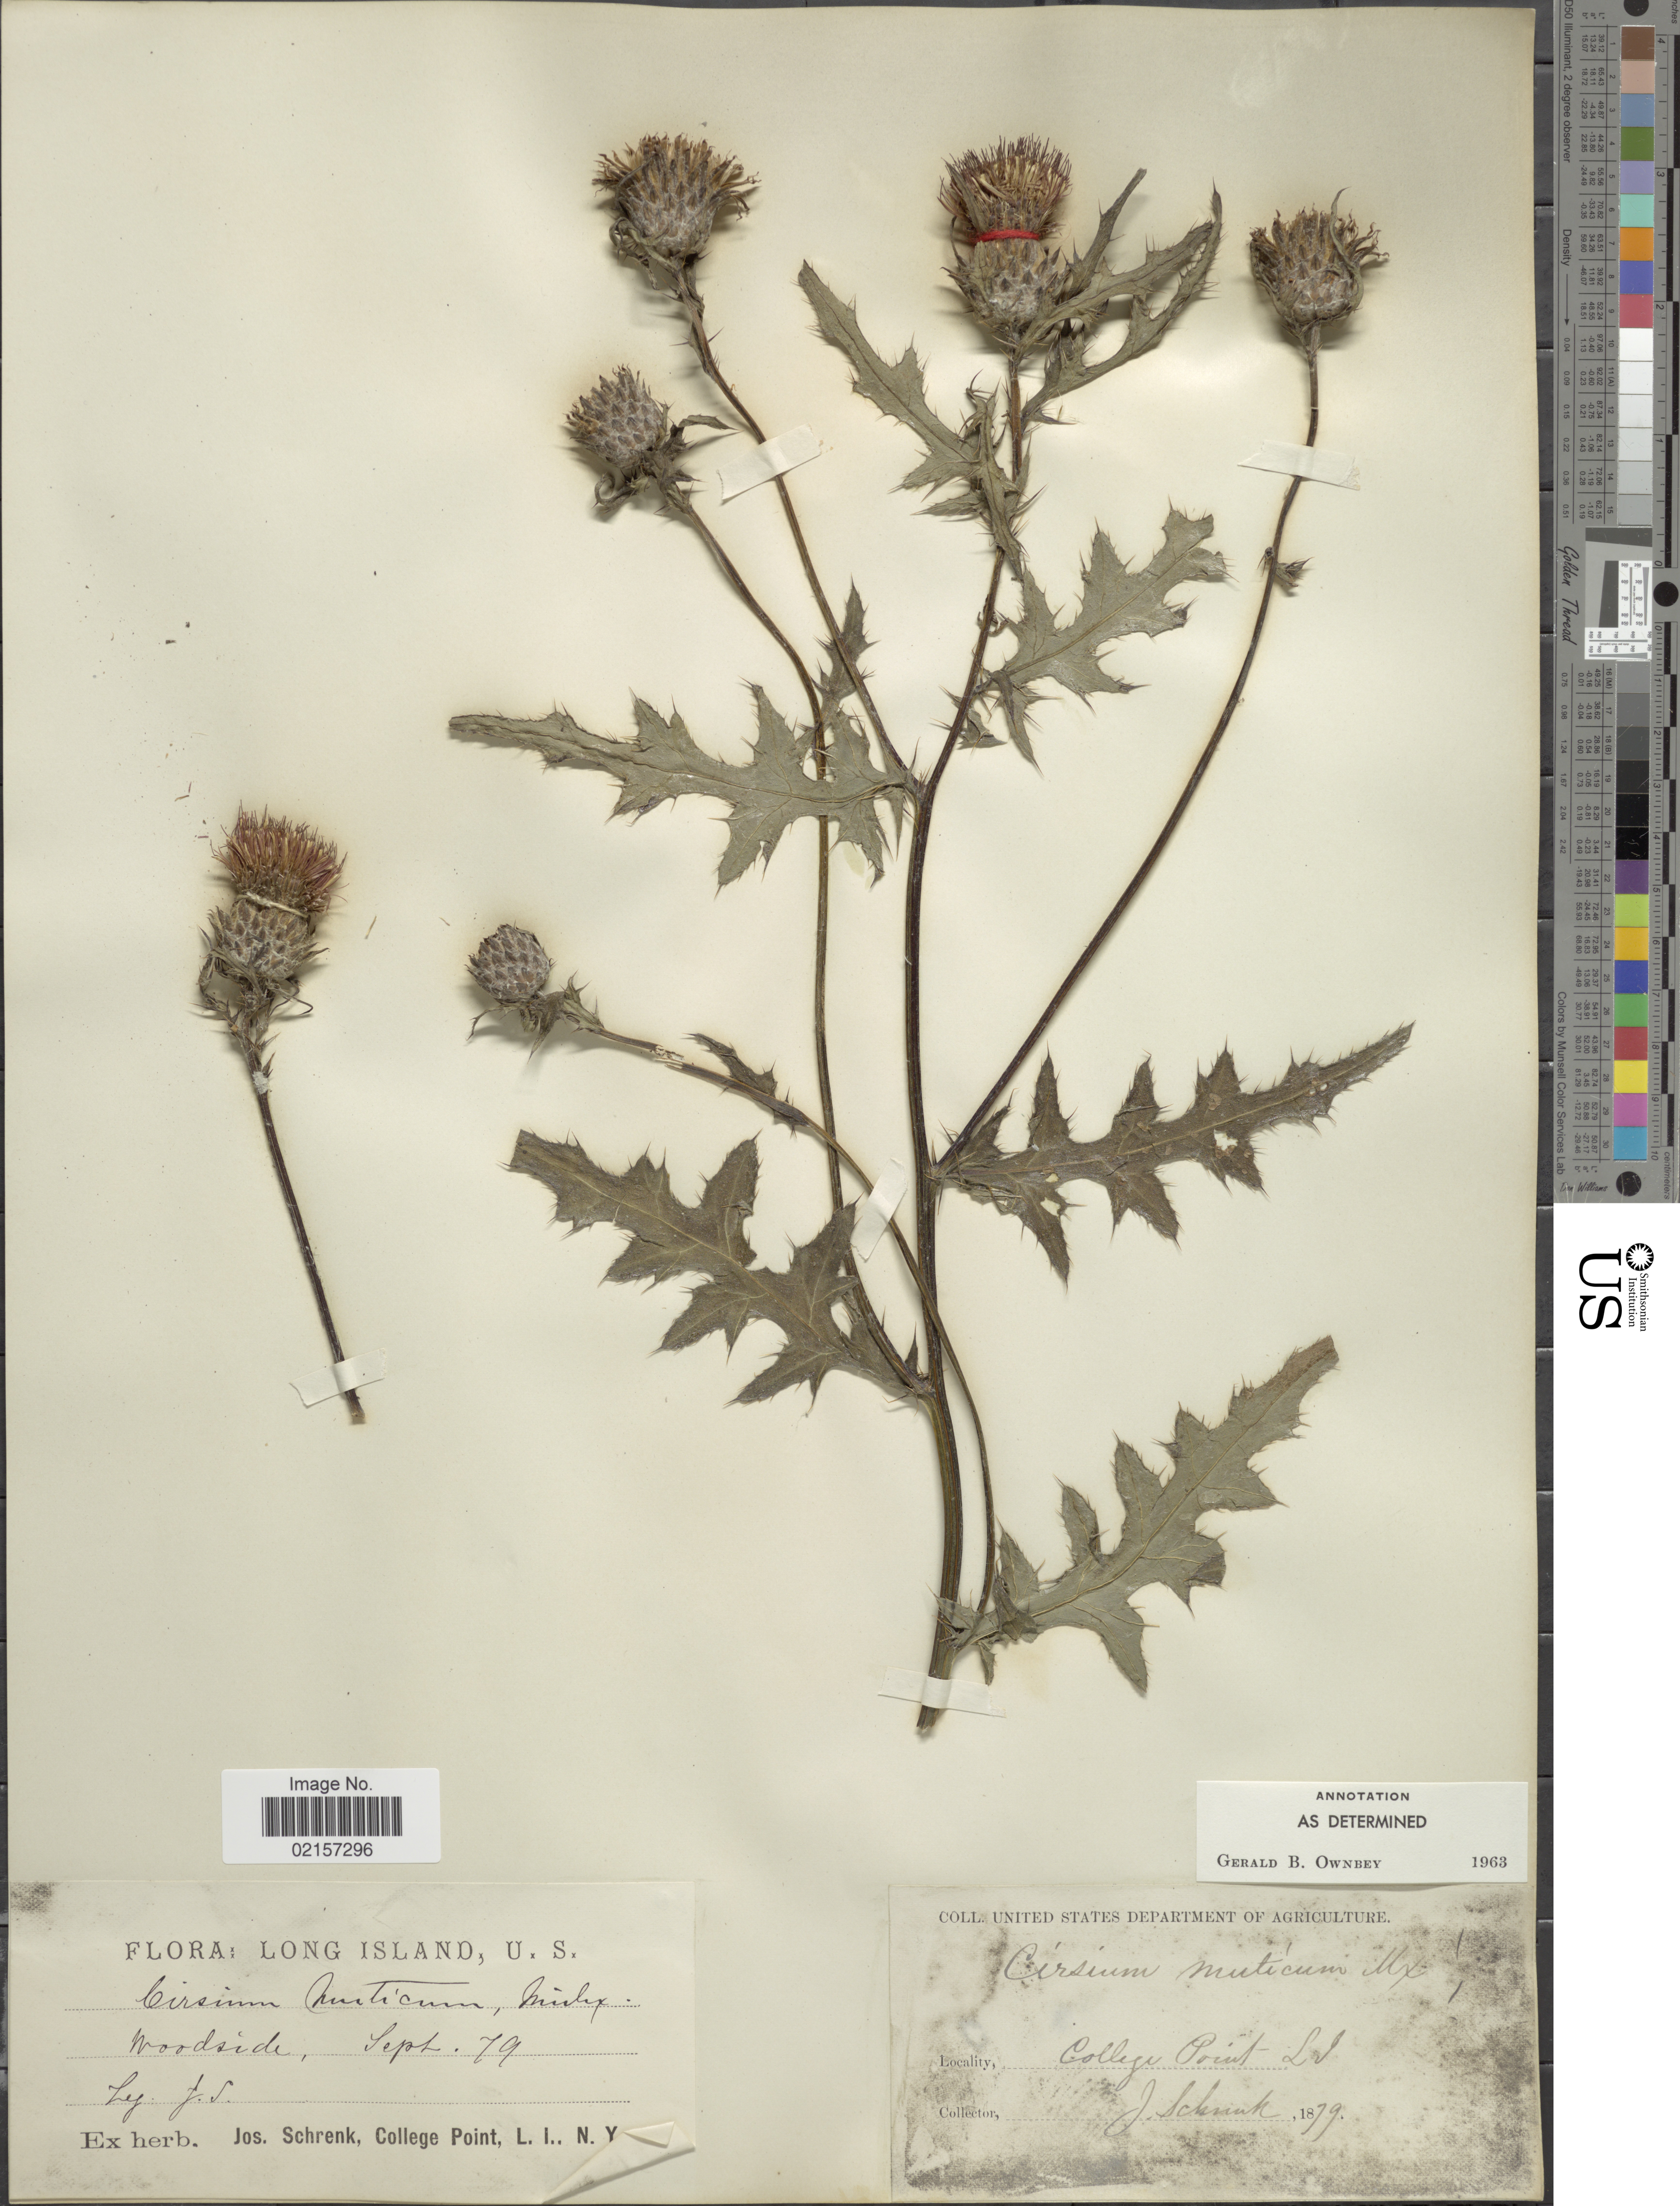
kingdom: Plantae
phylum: Tracheophyta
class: Magnoliopsida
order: Asterales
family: Asteraceae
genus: Cirsium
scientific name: Cirsium muticum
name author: Michx.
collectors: J. Schrenk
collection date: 1879-09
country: United States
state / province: New York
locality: Woodside, College Point